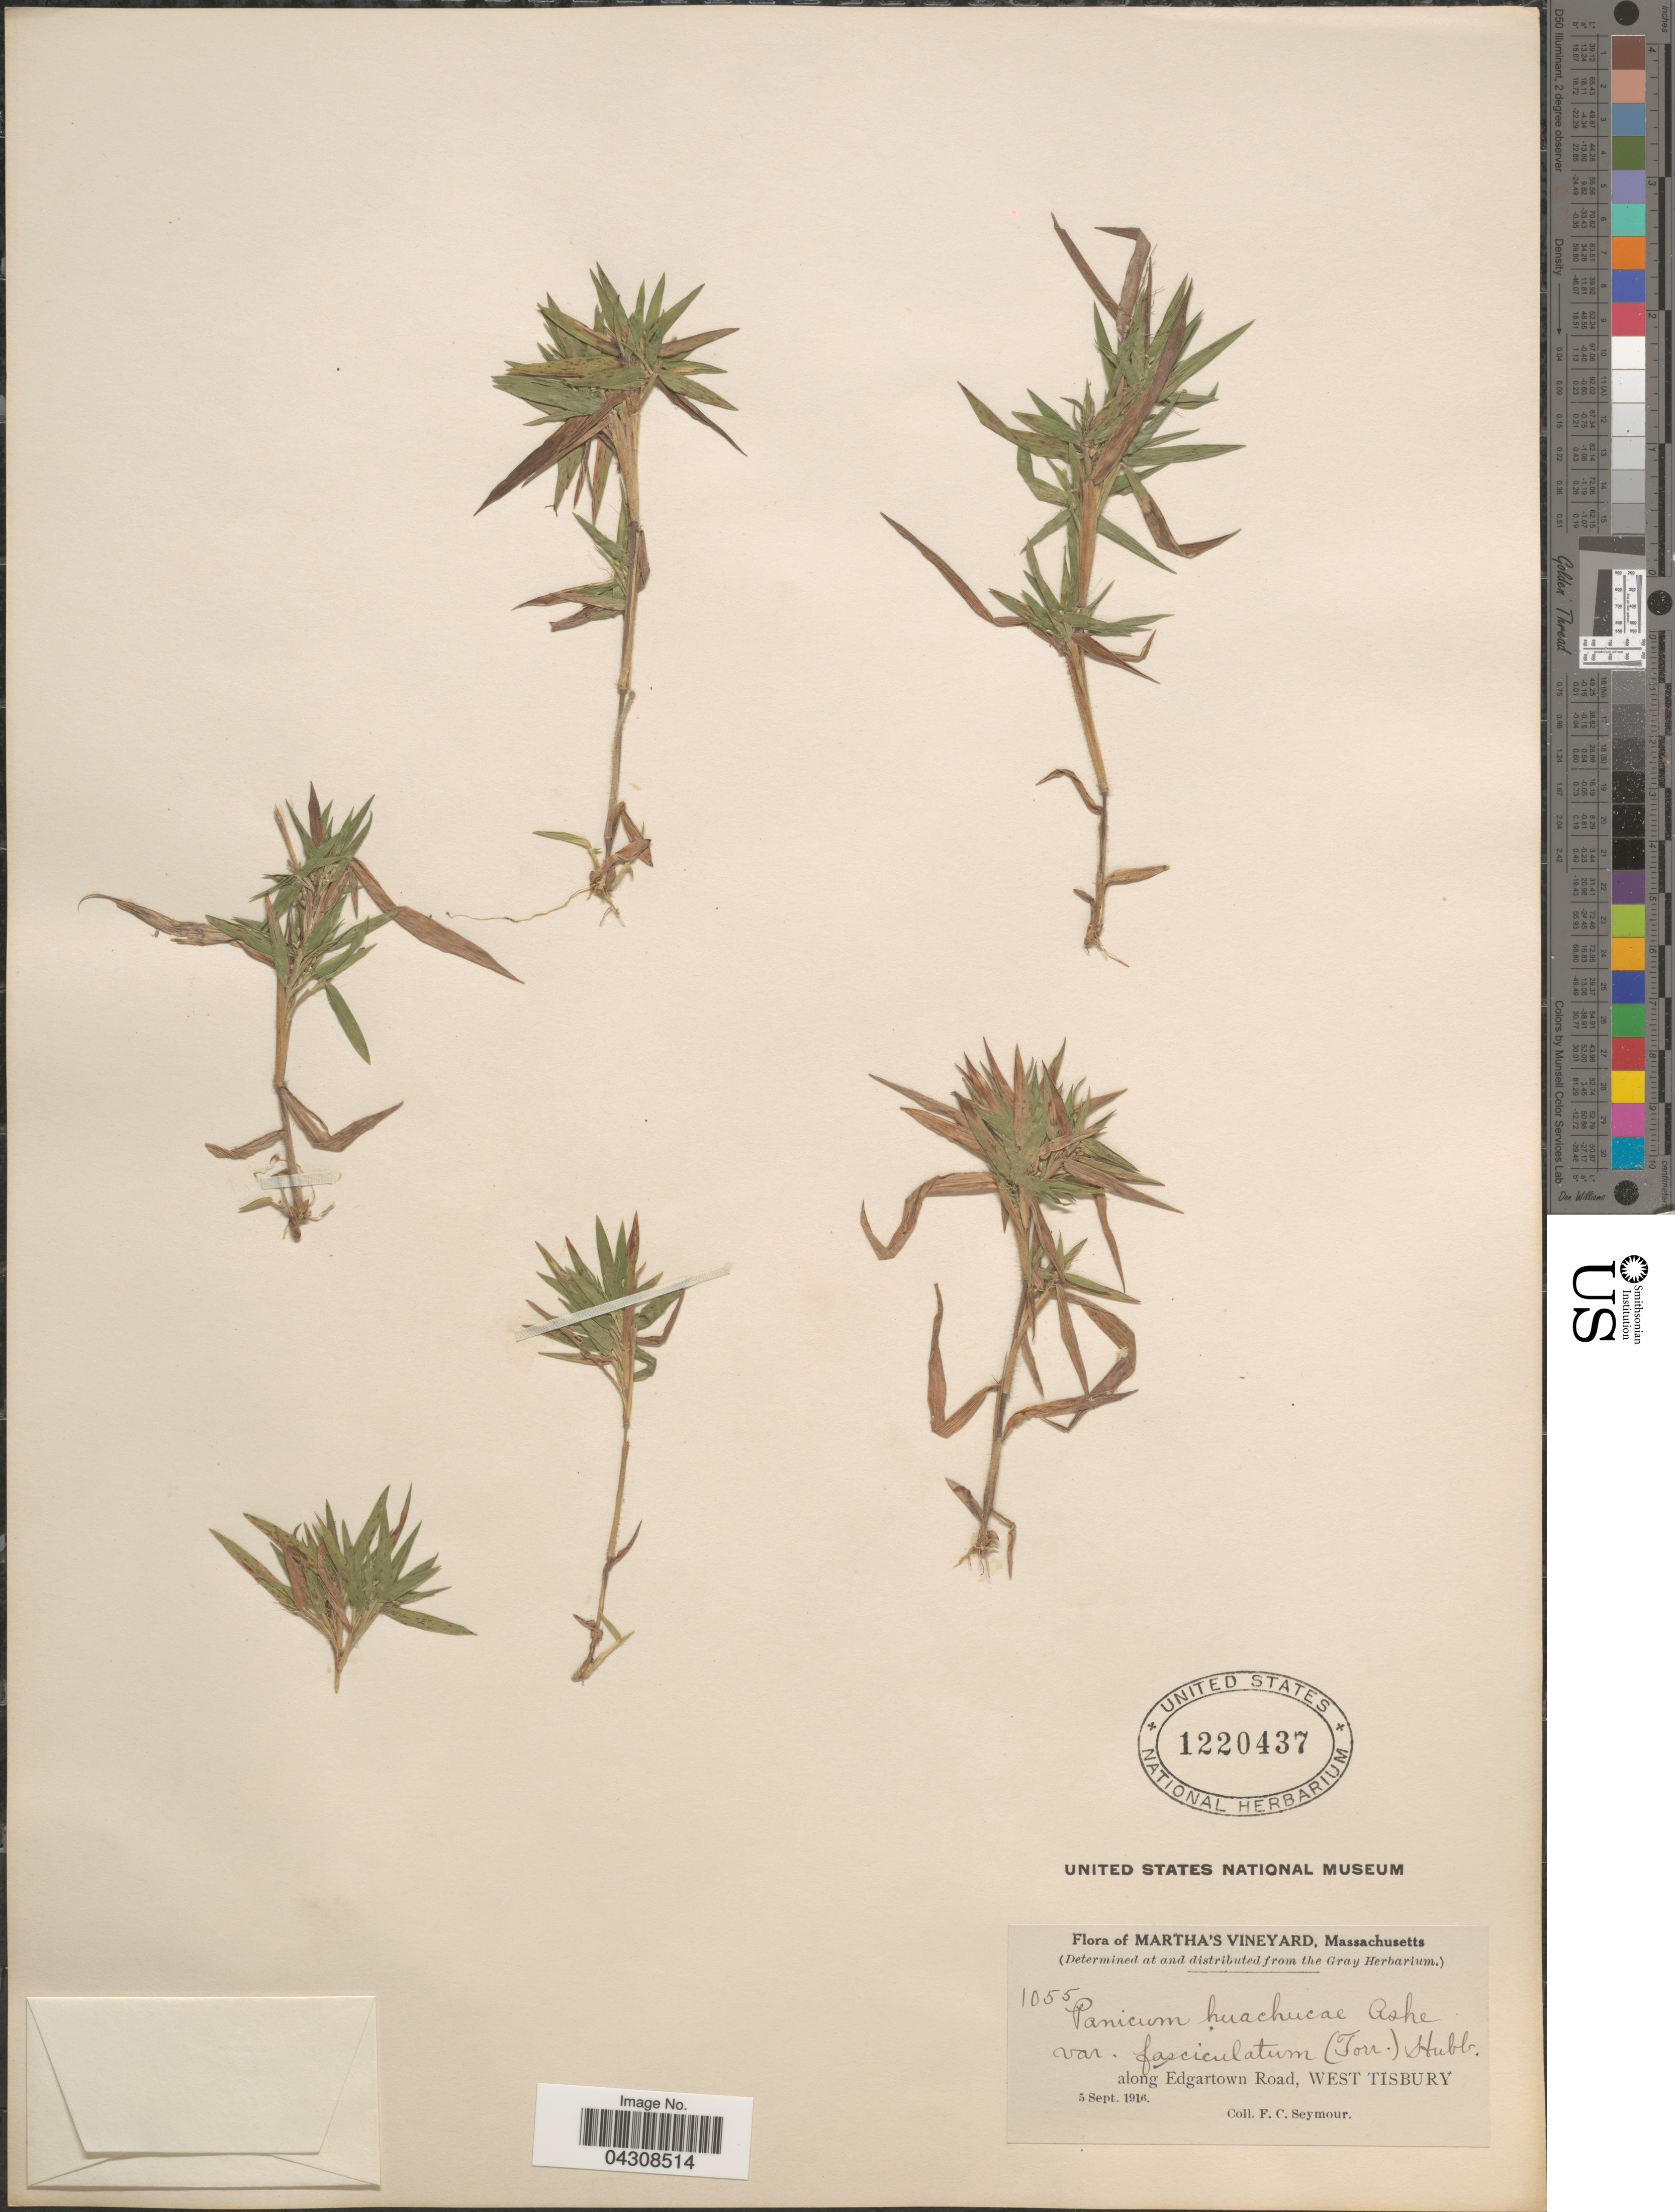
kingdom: Plantae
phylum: Tracheophyta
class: Liliopsida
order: Poales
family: Poaceae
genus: Dichanthelium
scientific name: Dichanthelium acuminatum var. acuminatum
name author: (Sw.) Gould & C.A. Clark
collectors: F. C. Seymour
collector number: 1055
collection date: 1916-09-05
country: United States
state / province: Massachusetts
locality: Martha's Vineyard. Along Edgartown Road, West Tisbury.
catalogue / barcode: US 1220437